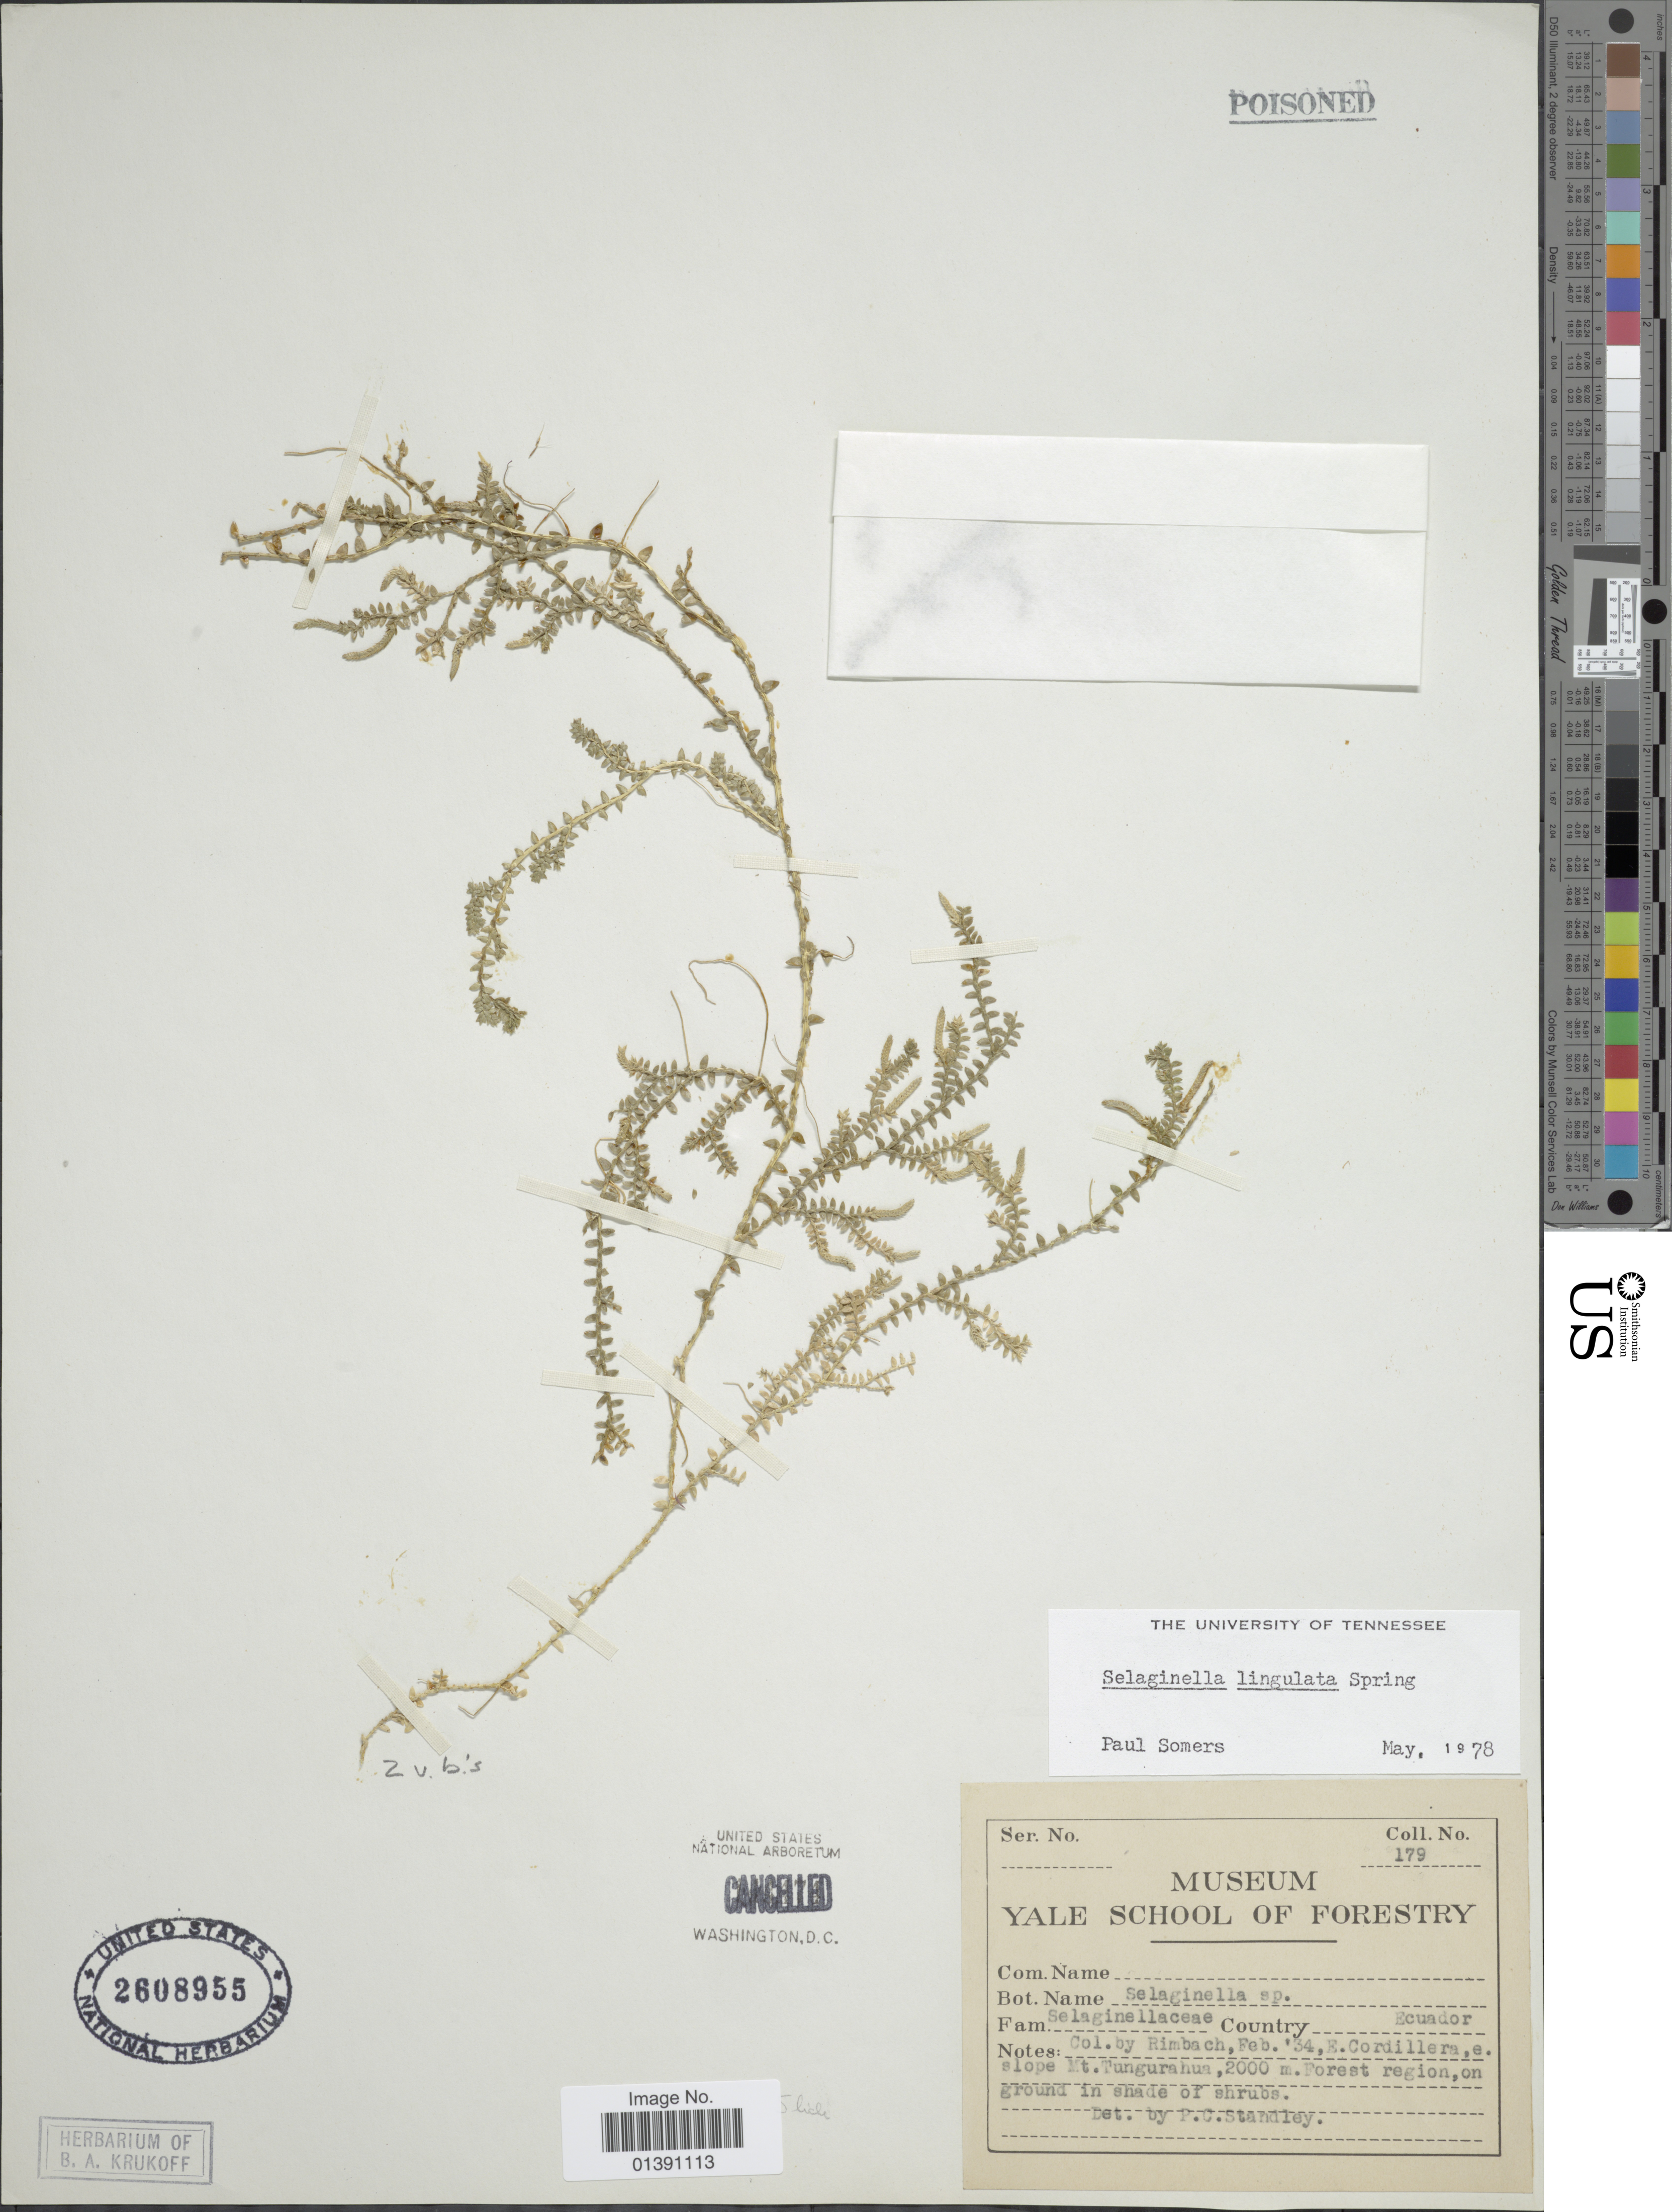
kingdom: Plantae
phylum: Tracheophyta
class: Lycopodiopsida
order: Selaginellales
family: Selaginellaceae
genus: Selaginella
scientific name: Selaginella lingulata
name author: Spring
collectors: Rimbach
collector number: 179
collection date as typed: Transcribed d/m/y: /2/34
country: Ecuador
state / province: Tungurahua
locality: Cordillera, e slope MtTungurahua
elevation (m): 2000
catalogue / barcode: US 2608955